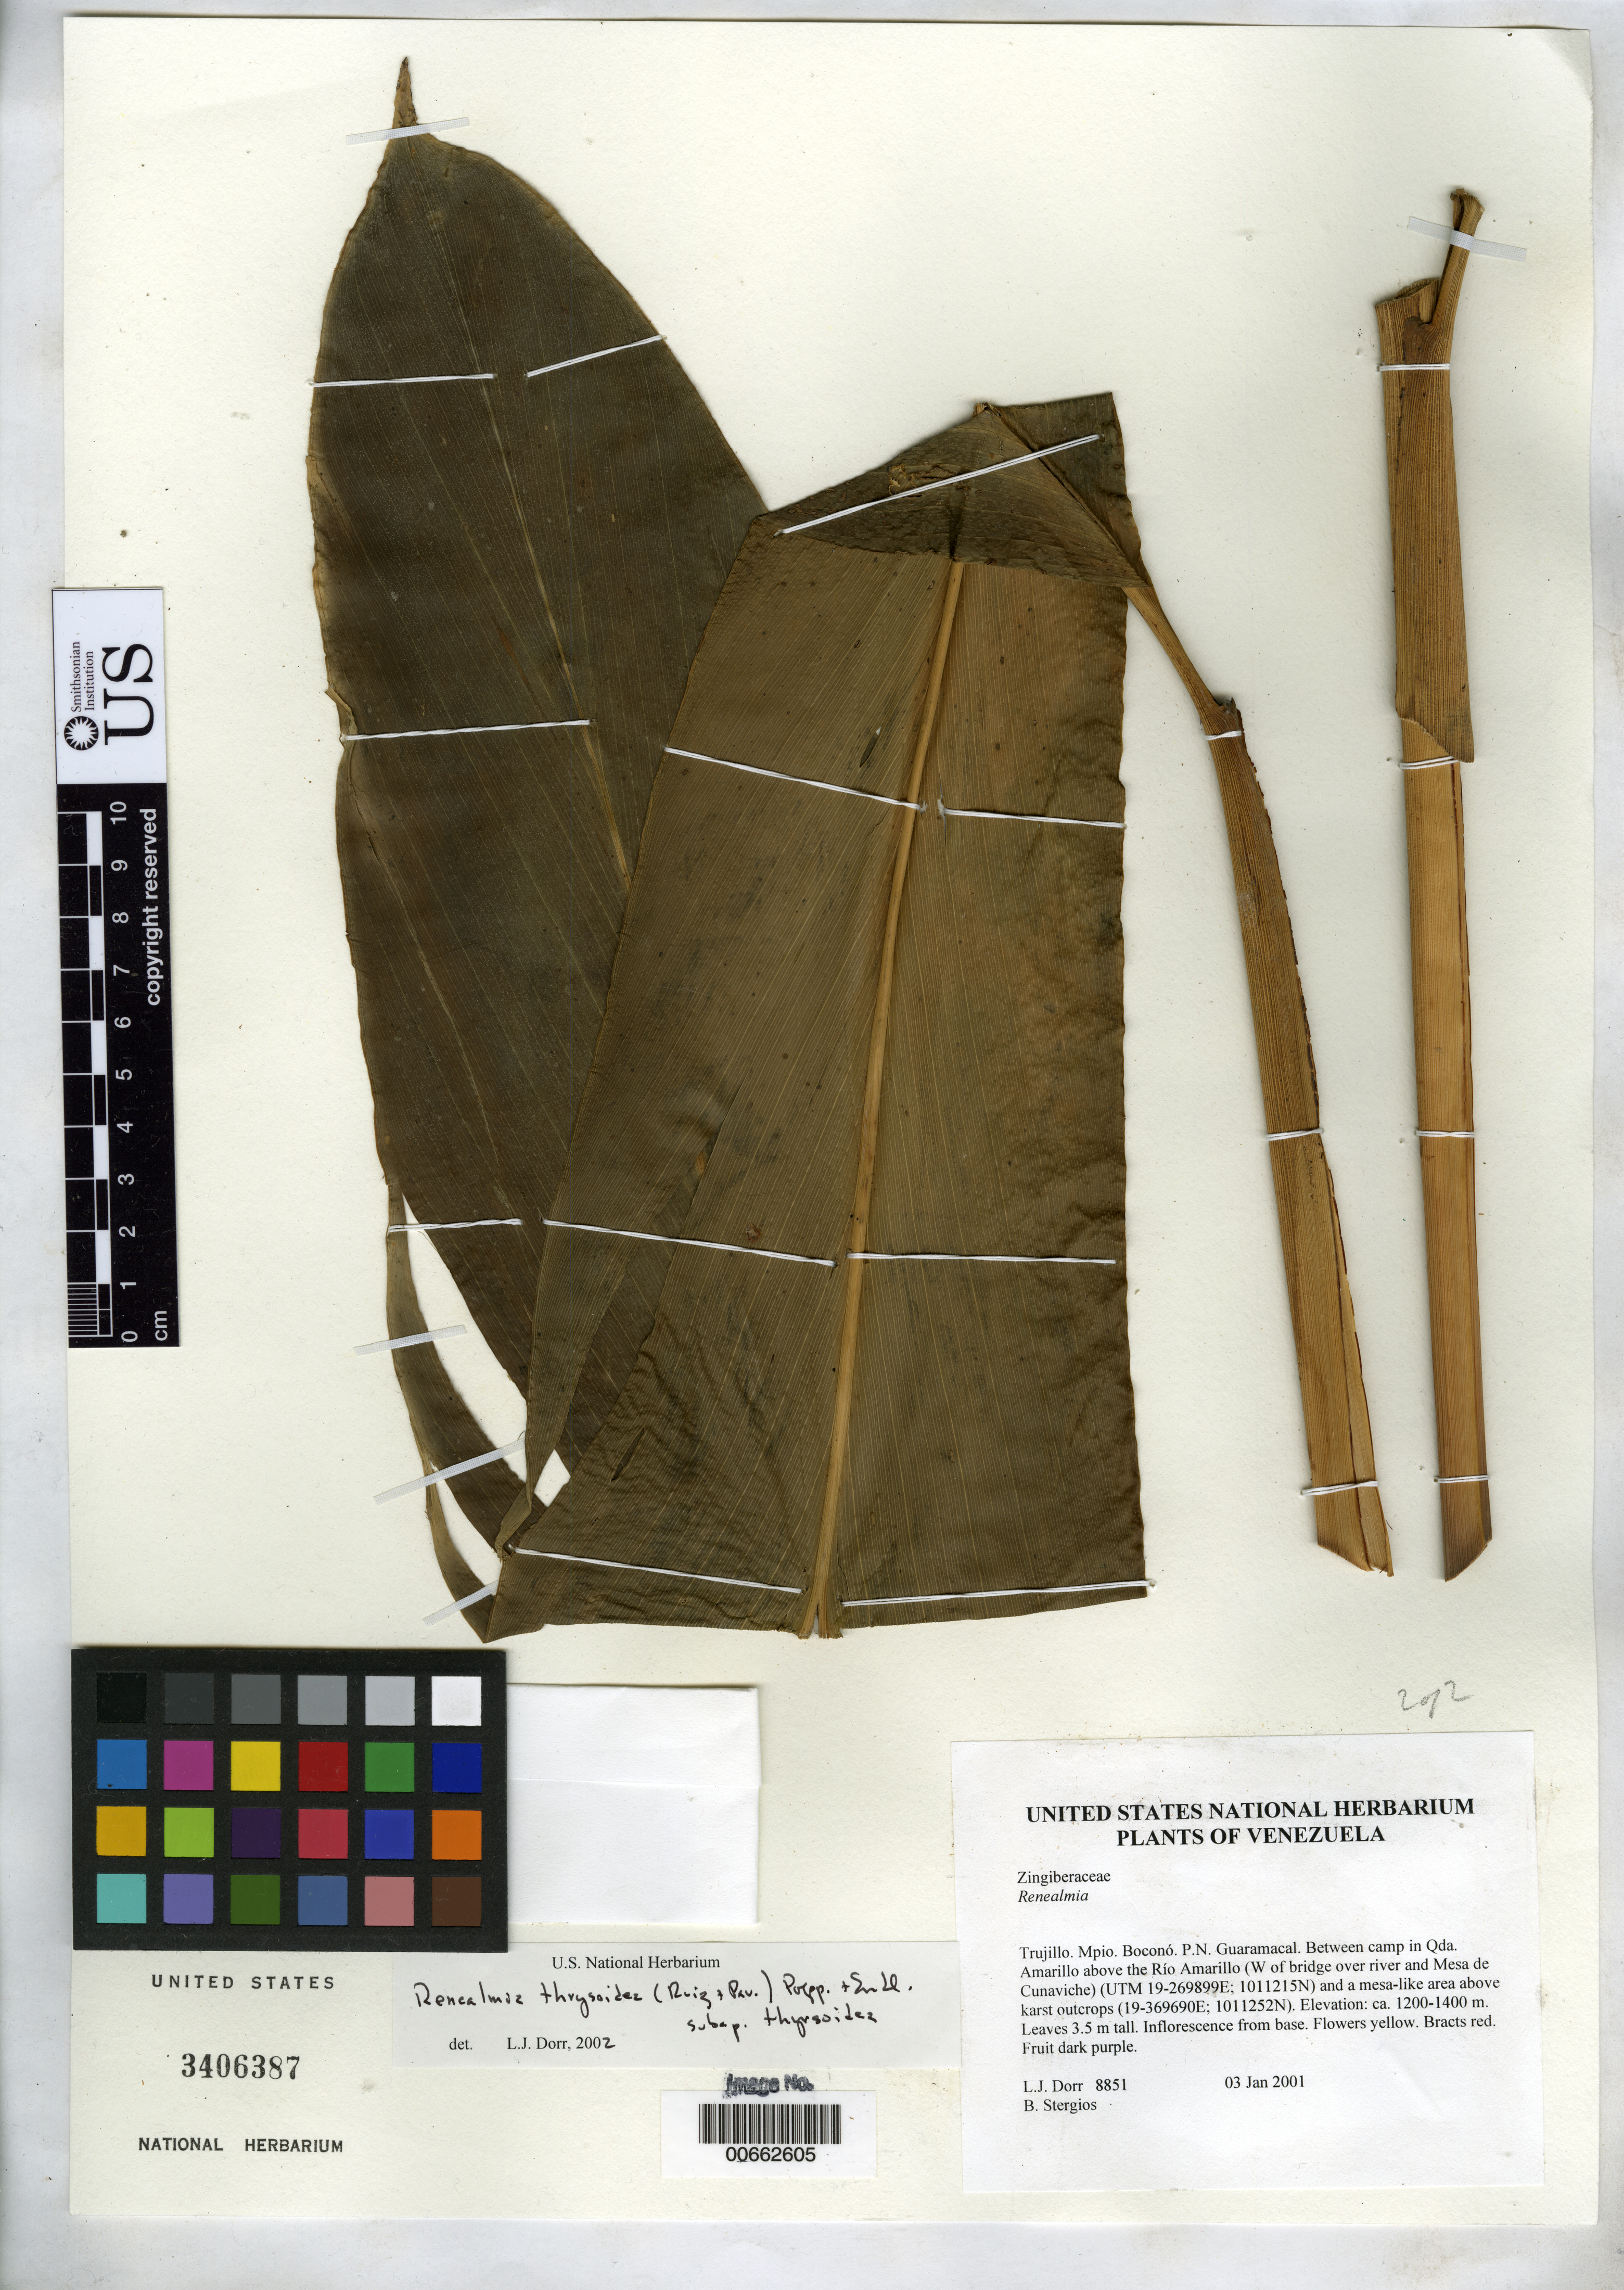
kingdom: Plantae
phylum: Tracheophyta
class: Liliopsida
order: Zingiberales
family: Zingiberaceae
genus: Renealmia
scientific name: Renealmia sp.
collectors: L. J. Dorr & B. G. Stergios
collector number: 8851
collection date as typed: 03 Jan 2001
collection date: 2001-01-03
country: Venezuela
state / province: Trujillo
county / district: Boconó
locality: Parque Nacional Guaramacal. Between camp in Qda Amarillo above Río Amarillo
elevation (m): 1200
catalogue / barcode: US 3406387